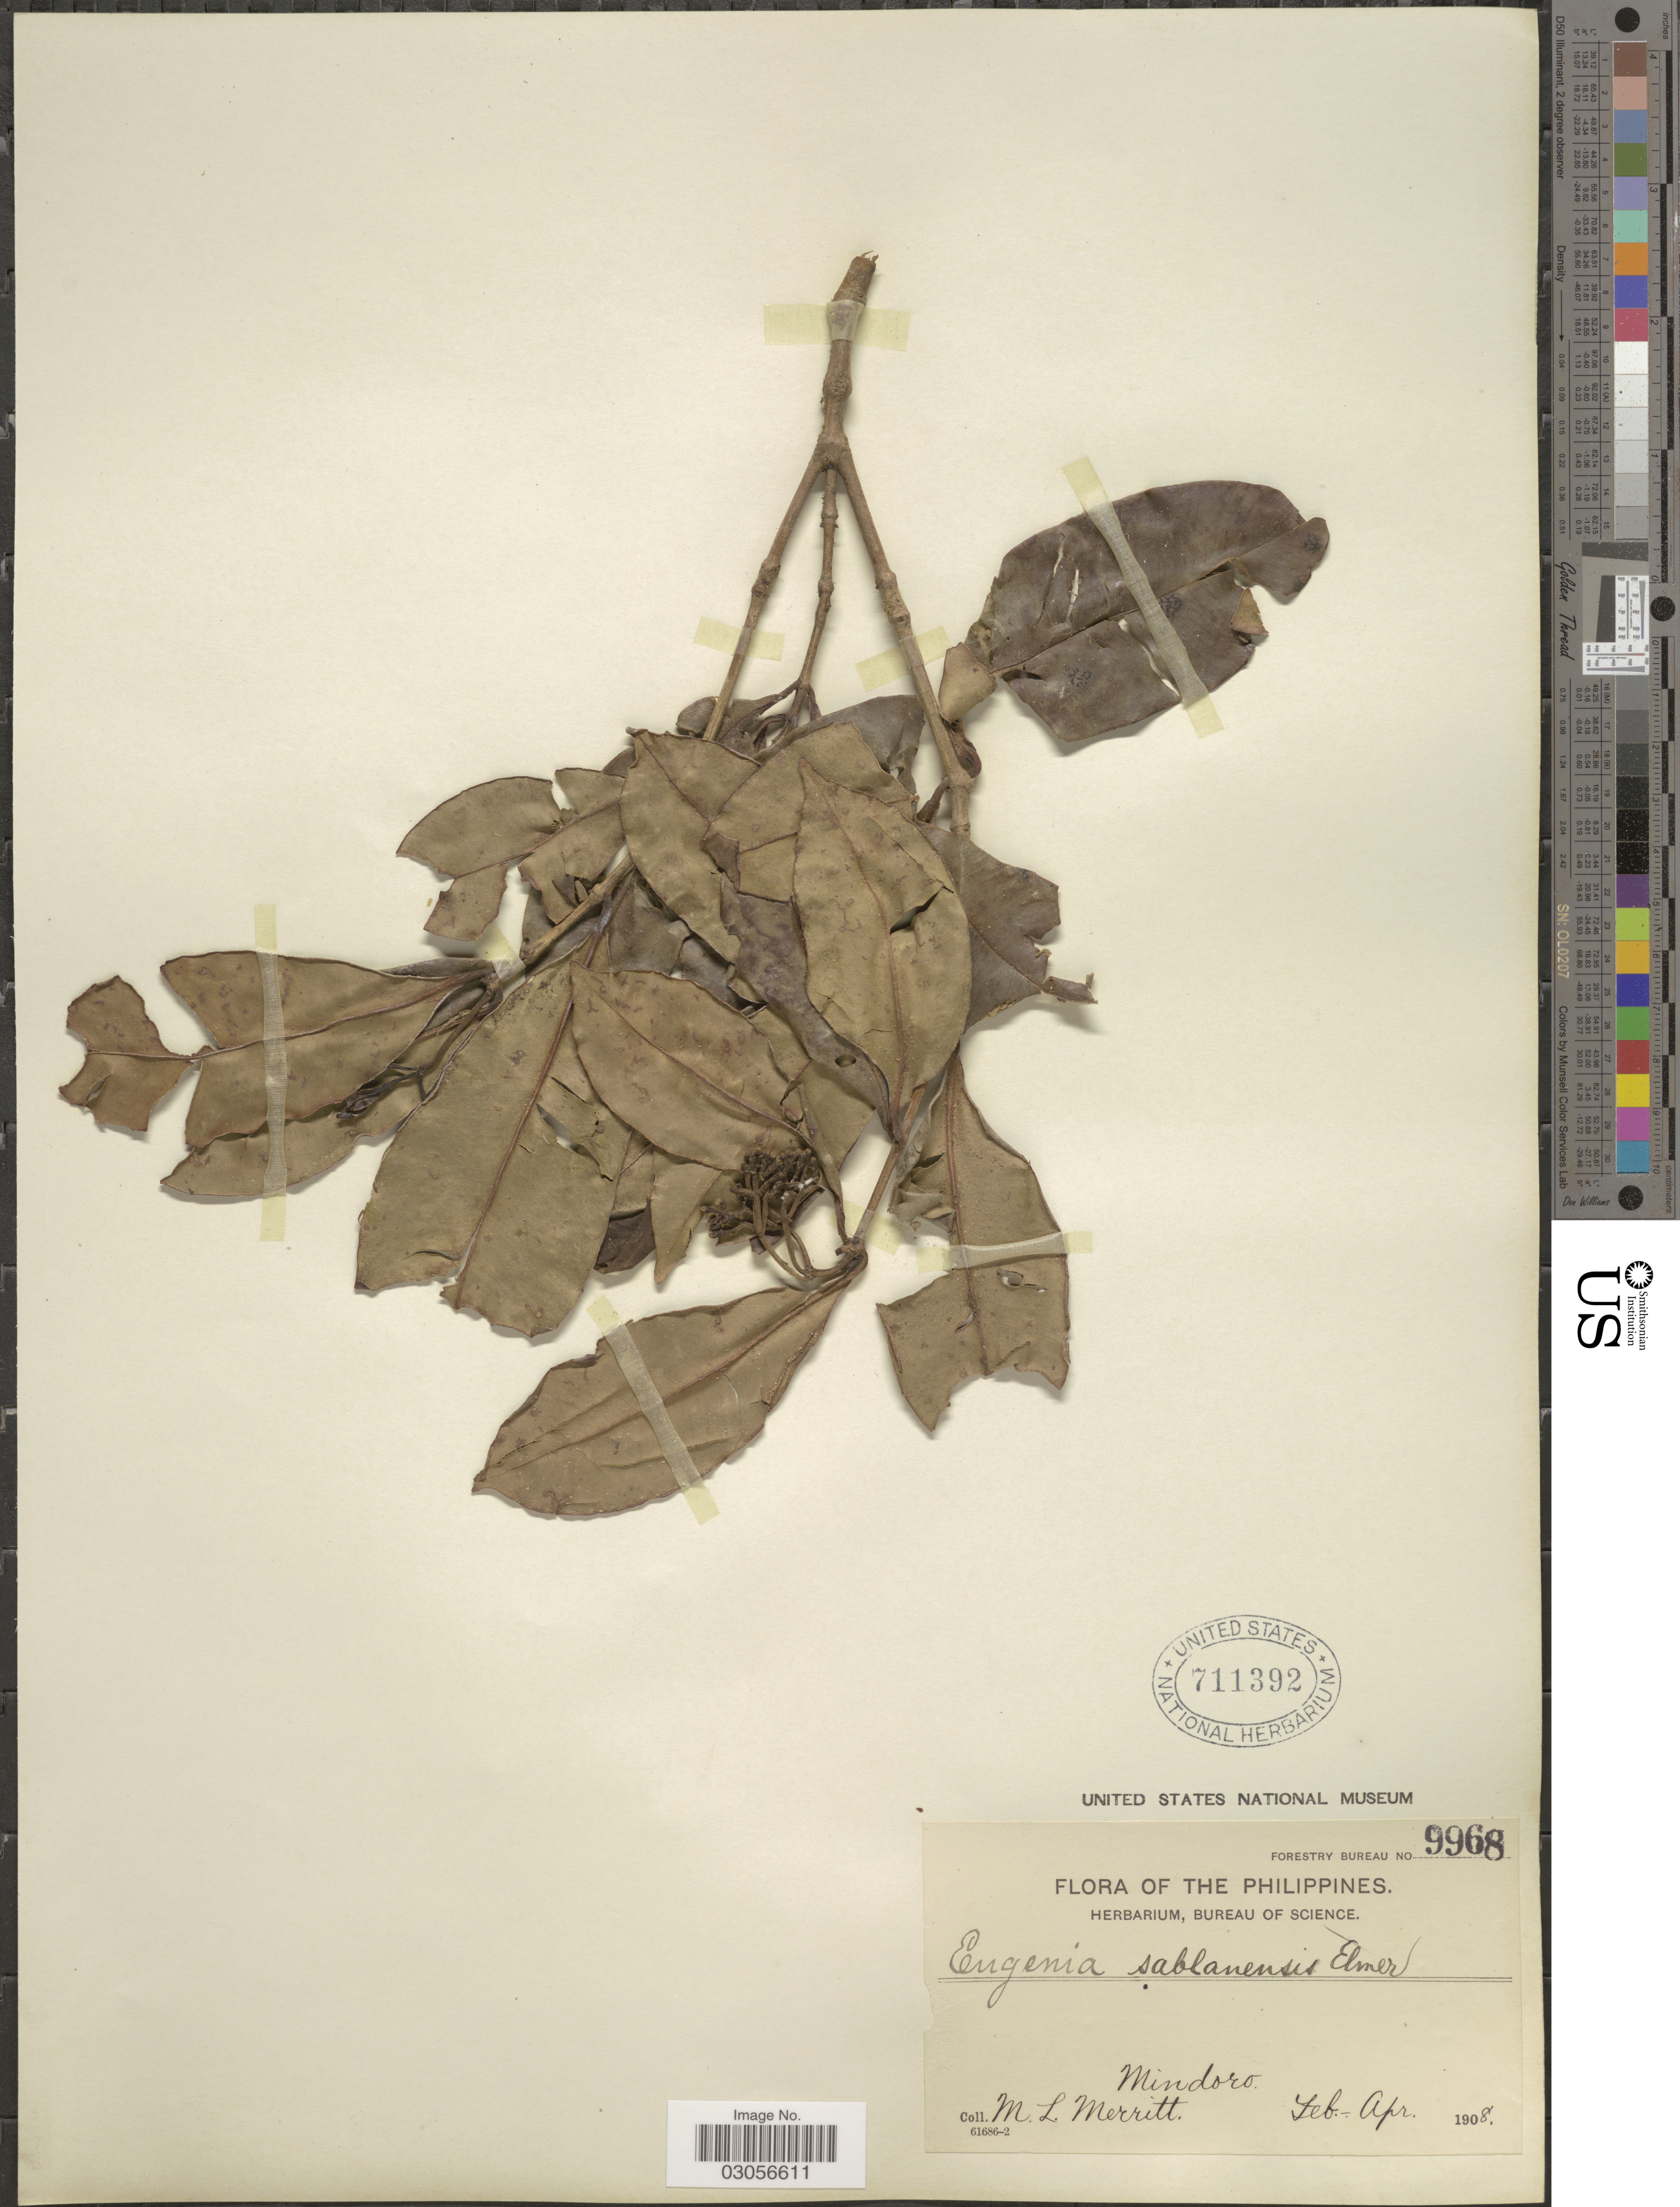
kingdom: Plantae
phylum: Tracheophyta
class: Magnoliopsida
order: Myrtales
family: Myrtaceae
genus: Syzygium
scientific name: Syzygium fastigiatum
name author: (Blume) Merr. & L.M. Perry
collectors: M. L. Merritt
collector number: Forestry Bureau 9968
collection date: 1908-02/1908-04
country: Philippines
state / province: Mimaropa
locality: Mindoro.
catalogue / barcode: US 711392